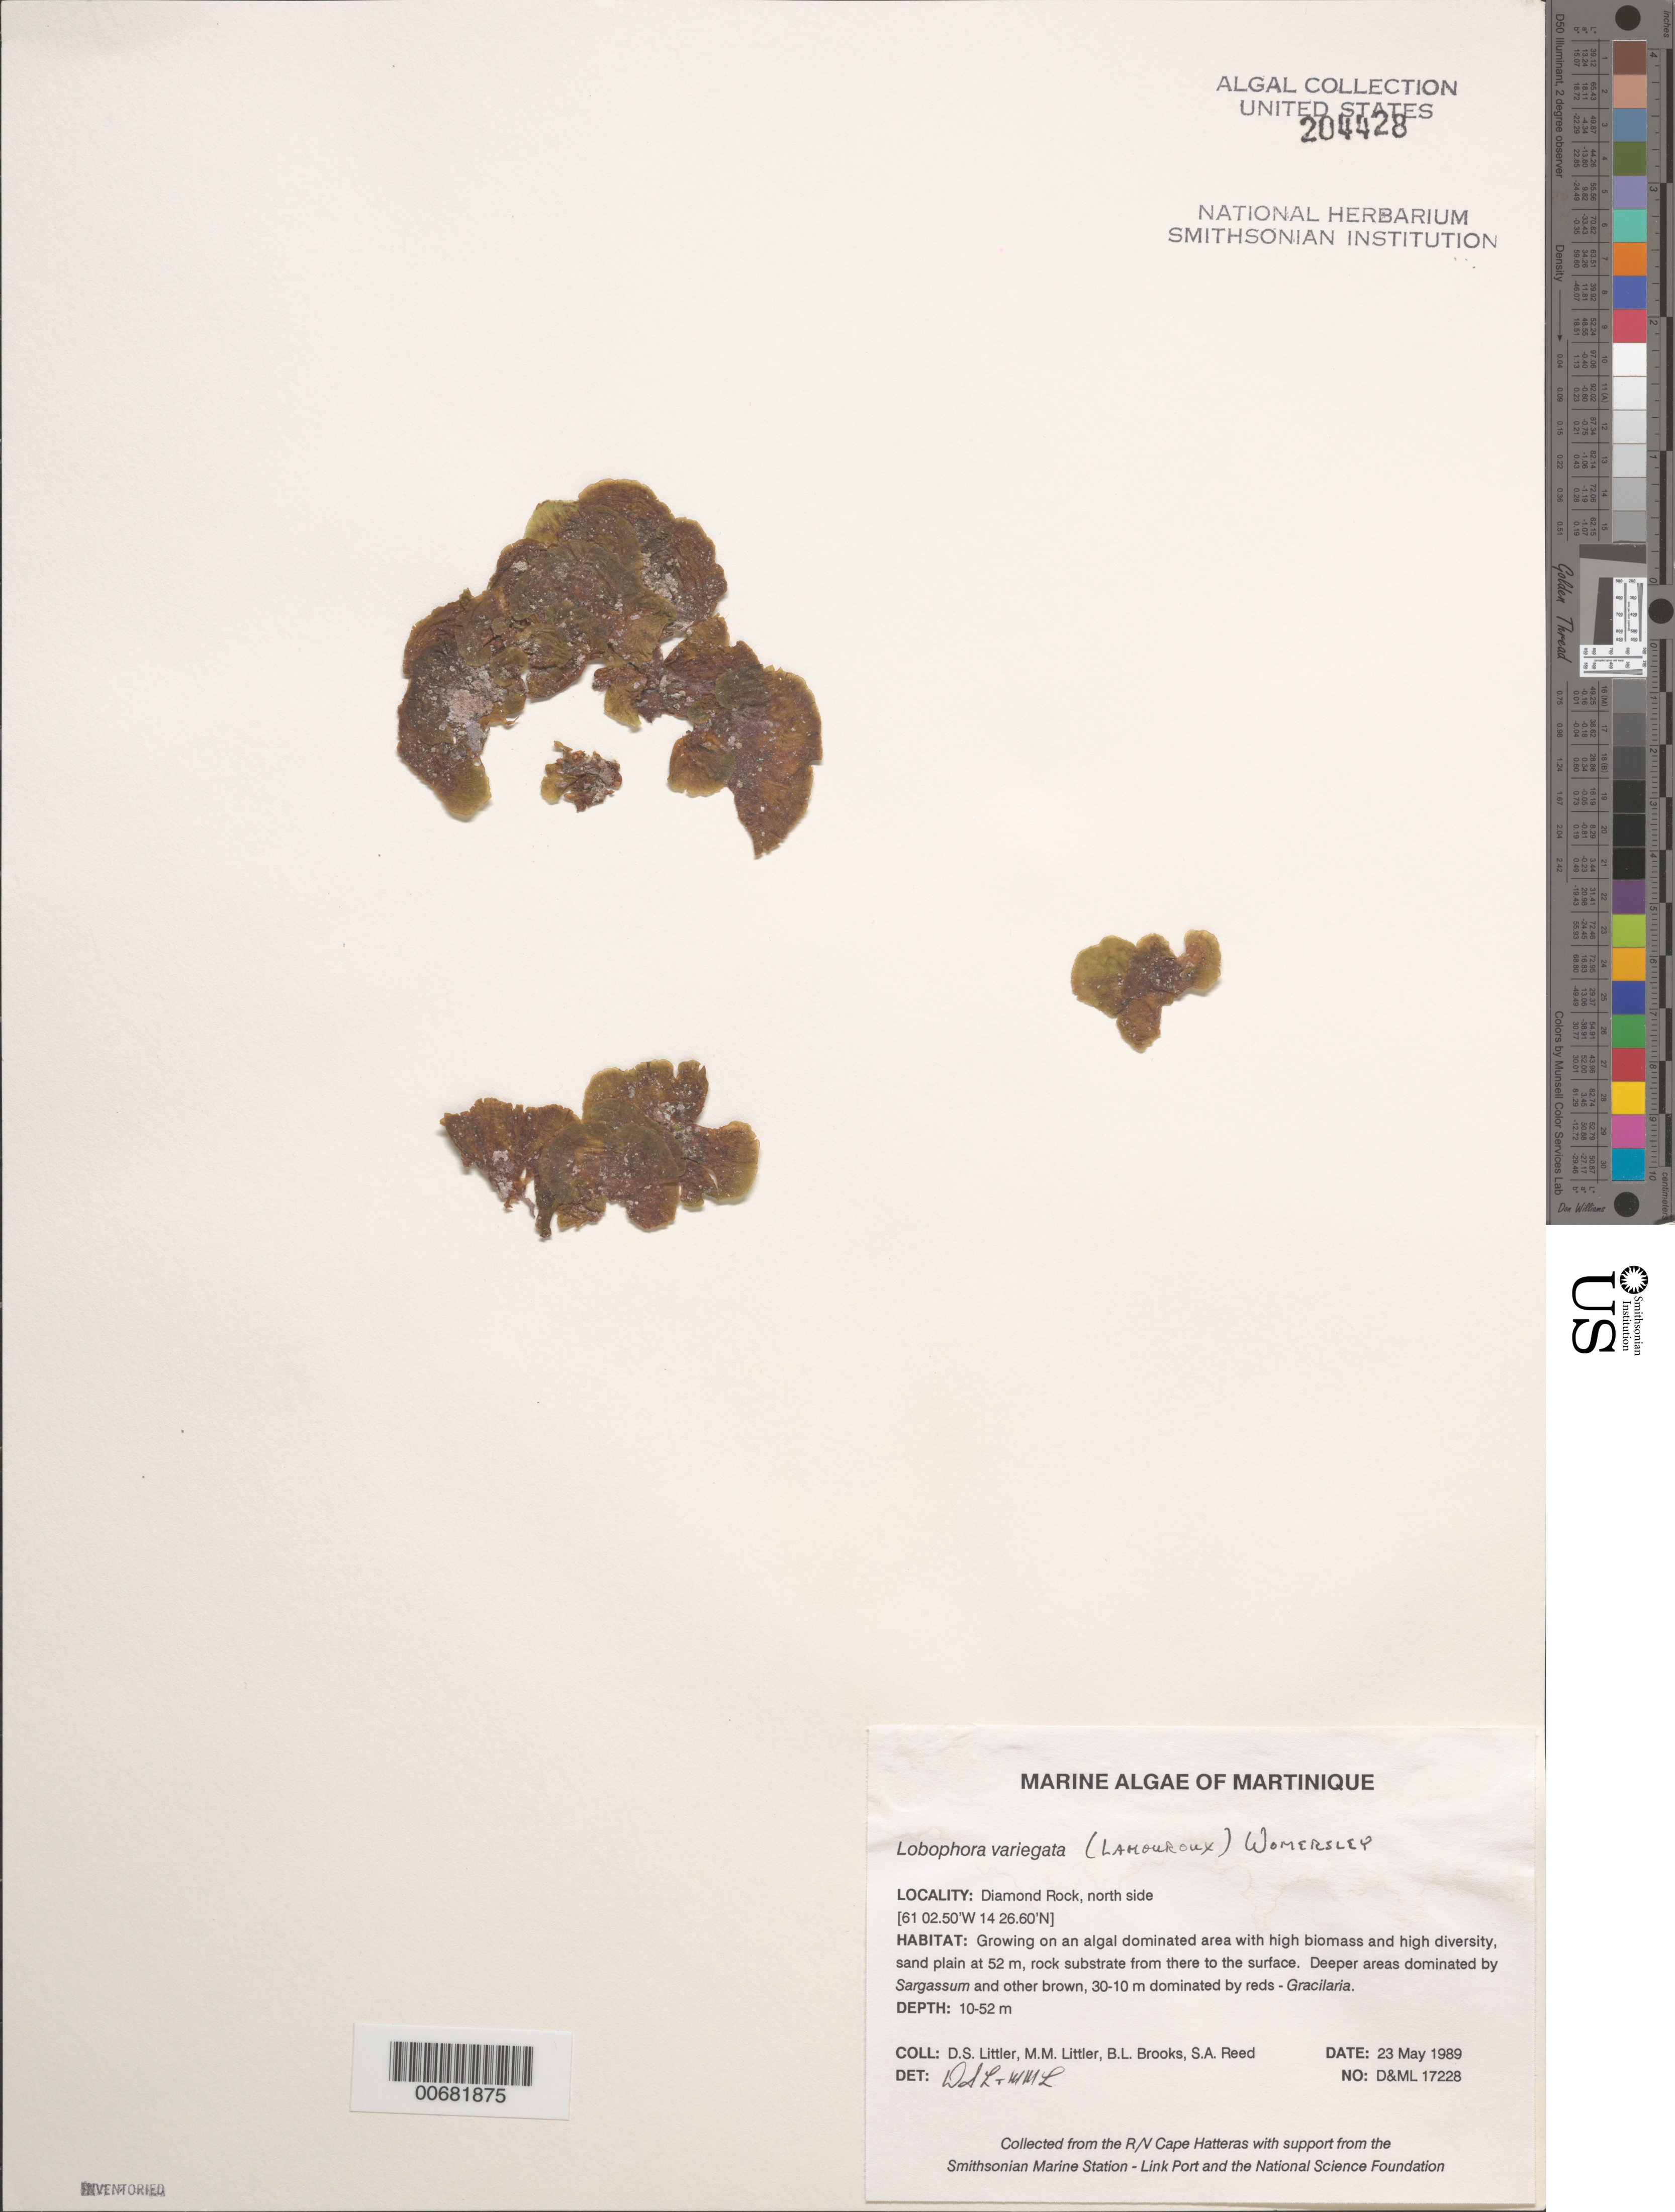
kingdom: Chromista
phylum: Ochrophyta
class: Phaeophyceae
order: Dictyotales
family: Dictyotaceae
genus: Lobophora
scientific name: Lobophora variegata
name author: (J.V.Lamouroux) Womersley & E.C. Oliveira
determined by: Littler, D. S.; Littler, M. M.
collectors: D. S. Littler, M. M. Littler, B. Brooks & S. Reed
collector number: D&ML 17228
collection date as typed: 23 May 1989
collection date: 1989-05-23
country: Martinique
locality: Diamond Rock, north side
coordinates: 14 26.60' N, 61 02.50' W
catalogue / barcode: US 204428